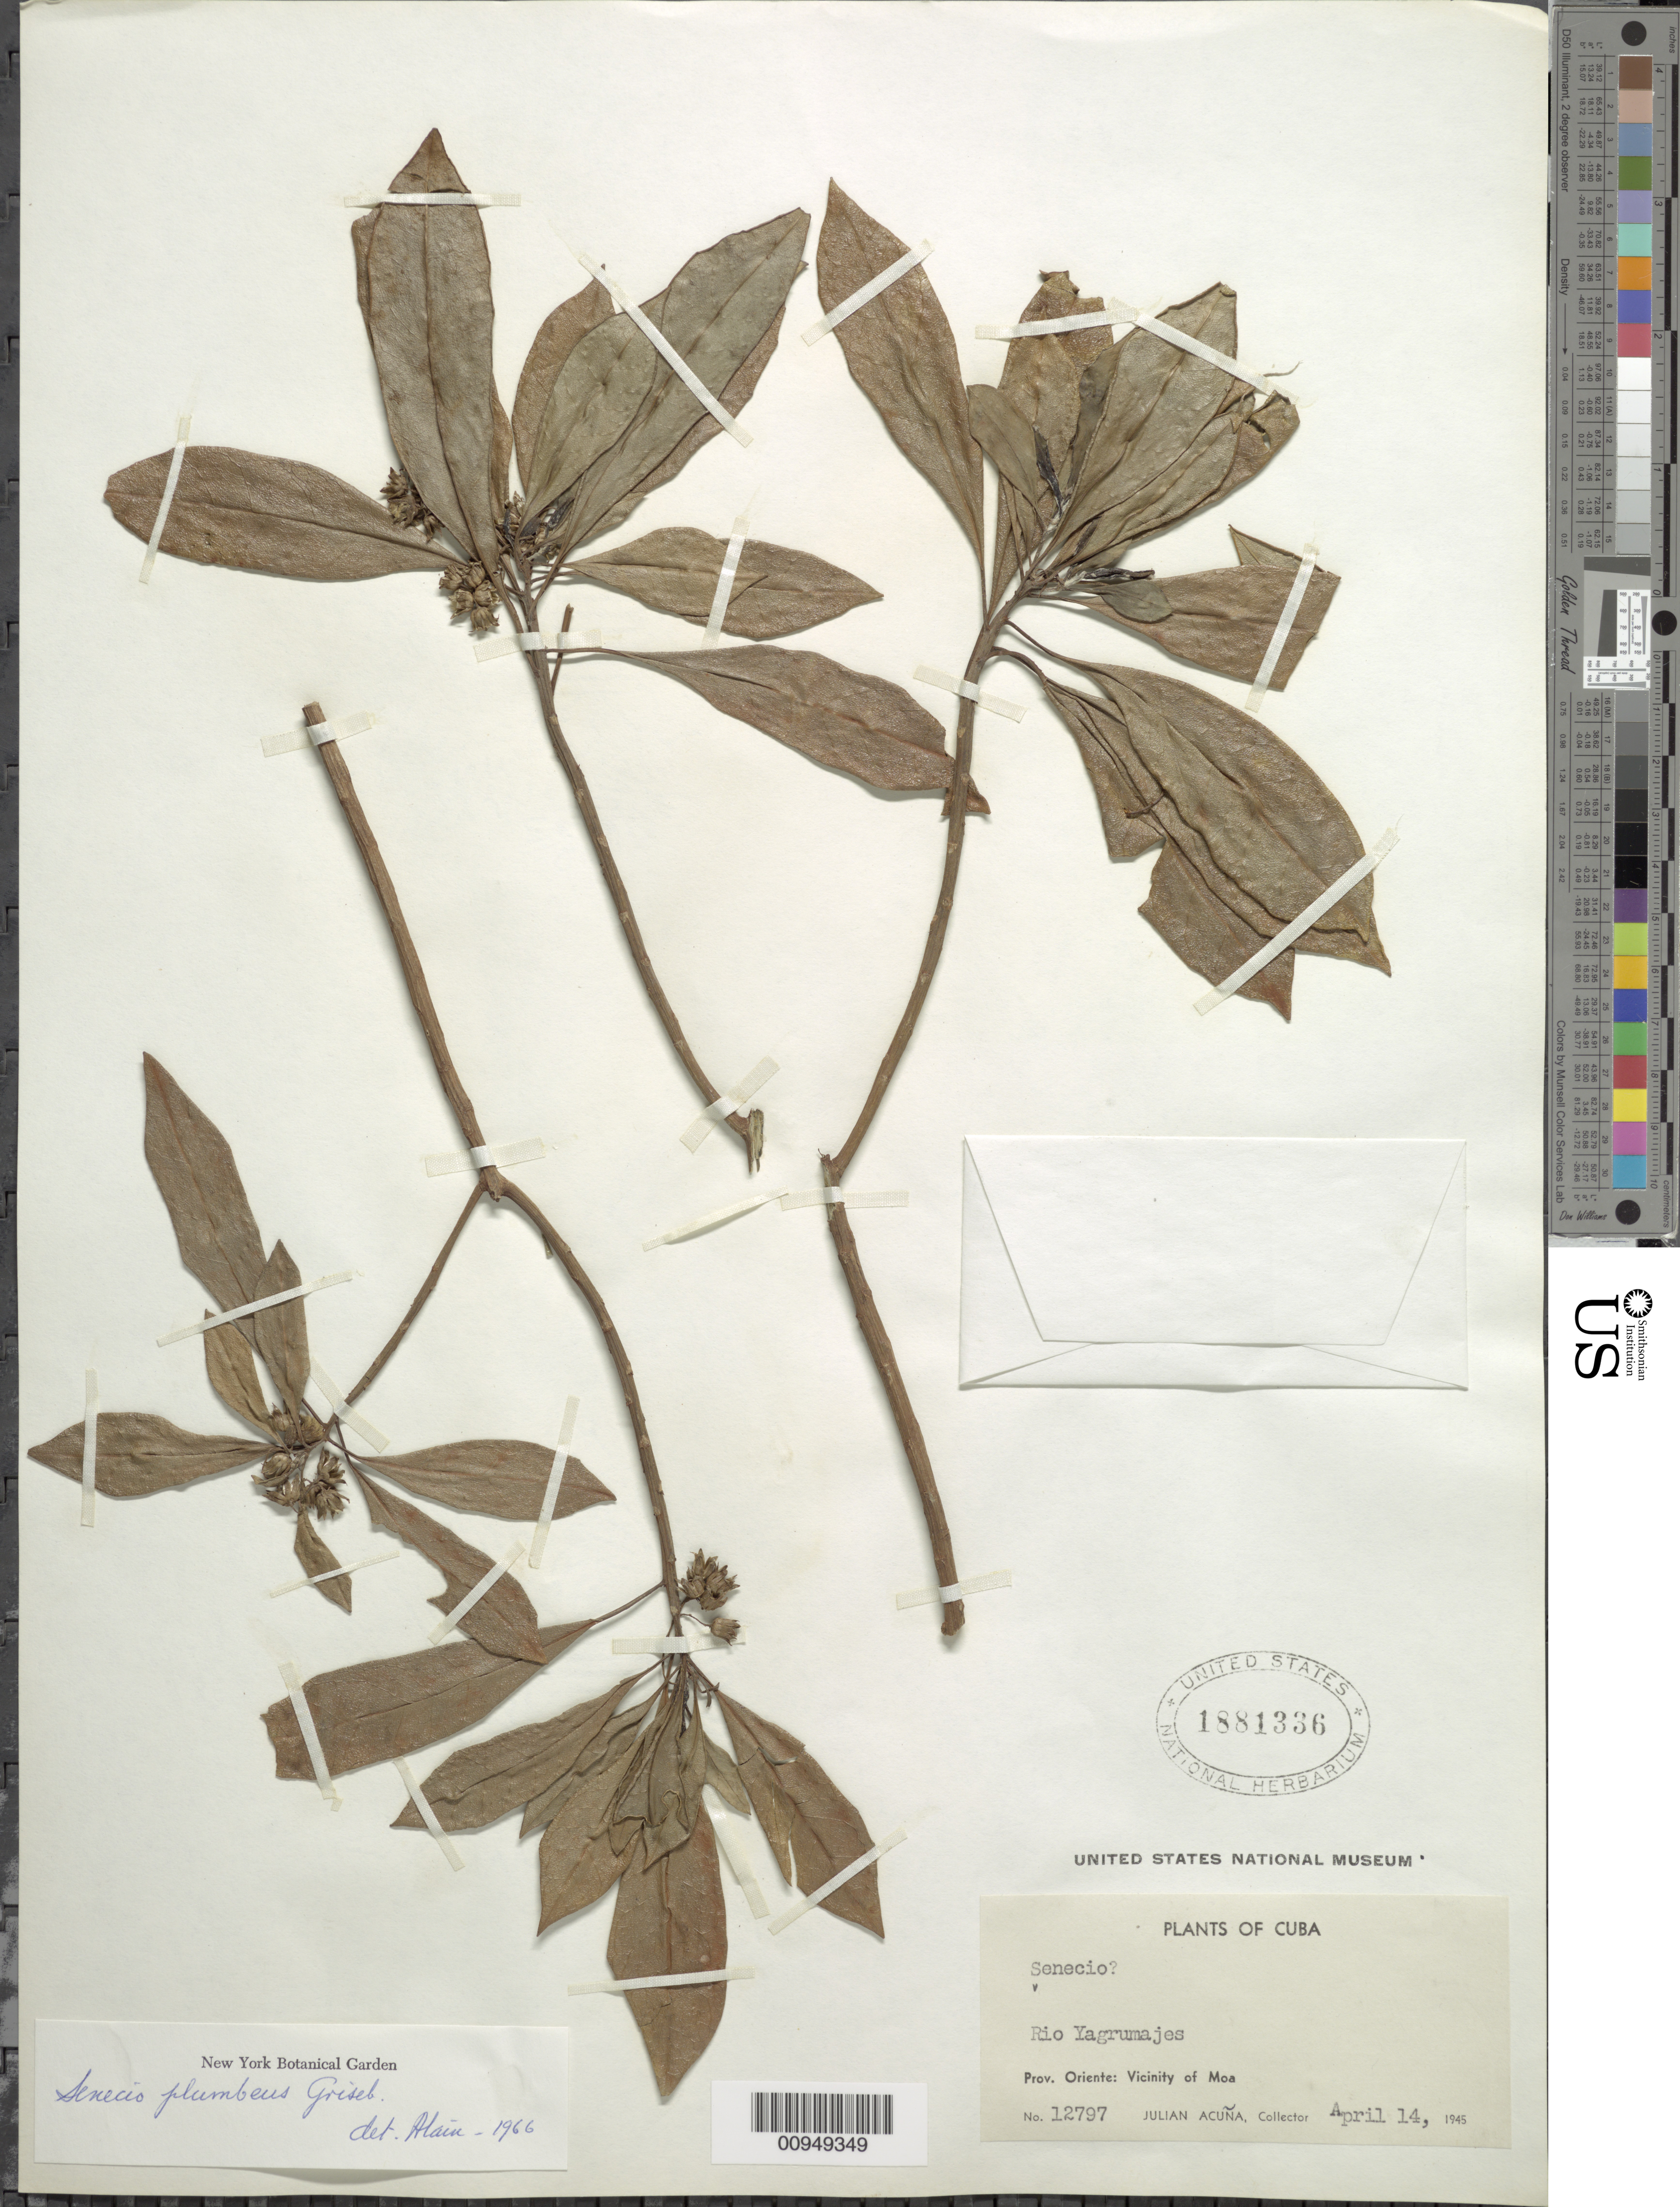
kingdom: Plantae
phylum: Tracheophyta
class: Magnoliopsida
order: Asterales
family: Asteraceae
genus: Senecio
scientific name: Senecio plumbeus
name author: Griseb.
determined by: Liogier, Alain H.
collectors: J. Acuña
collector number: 12797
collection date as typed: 14 Apr 1945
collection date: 1945-04-14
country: Cuba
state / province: Holguín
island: Cuba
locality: Vicinity of Moa [Oriente], Rio Yagrumajes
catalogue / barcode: US 1881336